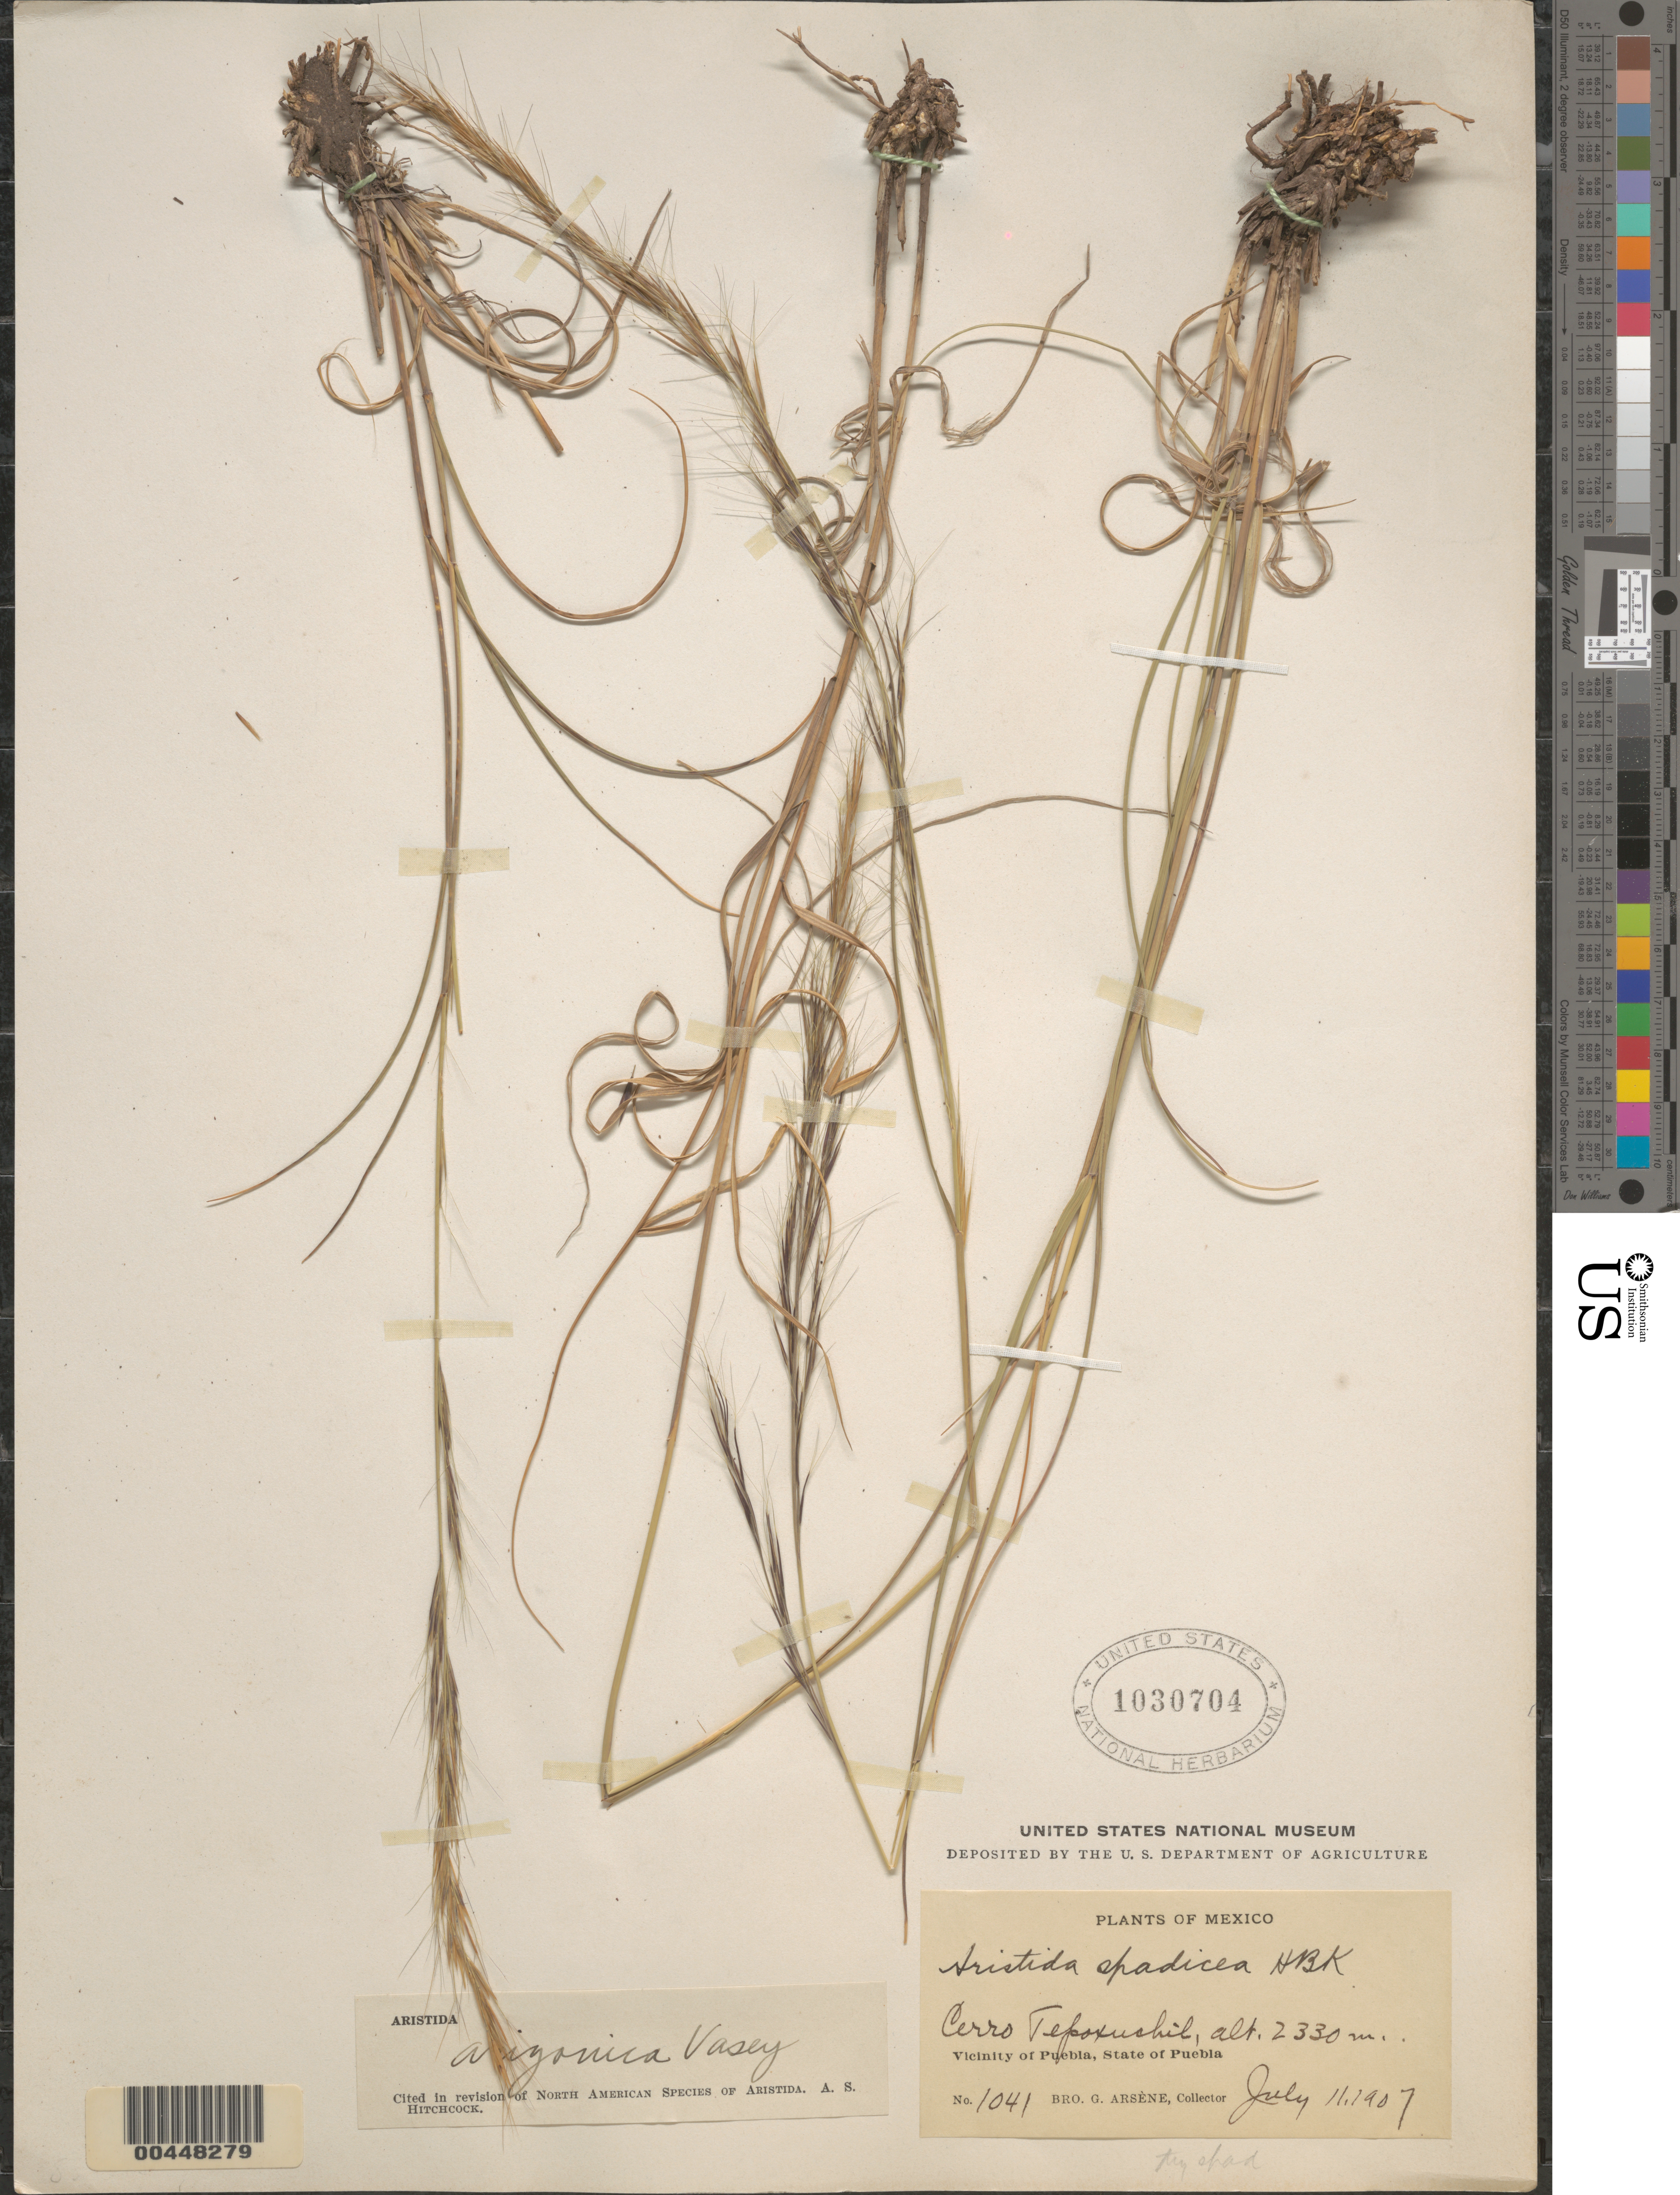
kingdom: Plantae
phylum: Tracheophyta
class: Liliopsida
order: Poales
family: Poaceae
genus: Aristida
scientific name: Aristida arizonica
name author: Vasey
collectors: Bro. G. Arsène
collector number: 1041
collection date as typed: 11 Jul 1907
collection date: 1907-07-11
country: Mexico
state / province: Puebla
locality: Vicinity of Puebla, Cerro Tepoxuchil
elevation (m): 2330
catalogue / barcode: US 1030704